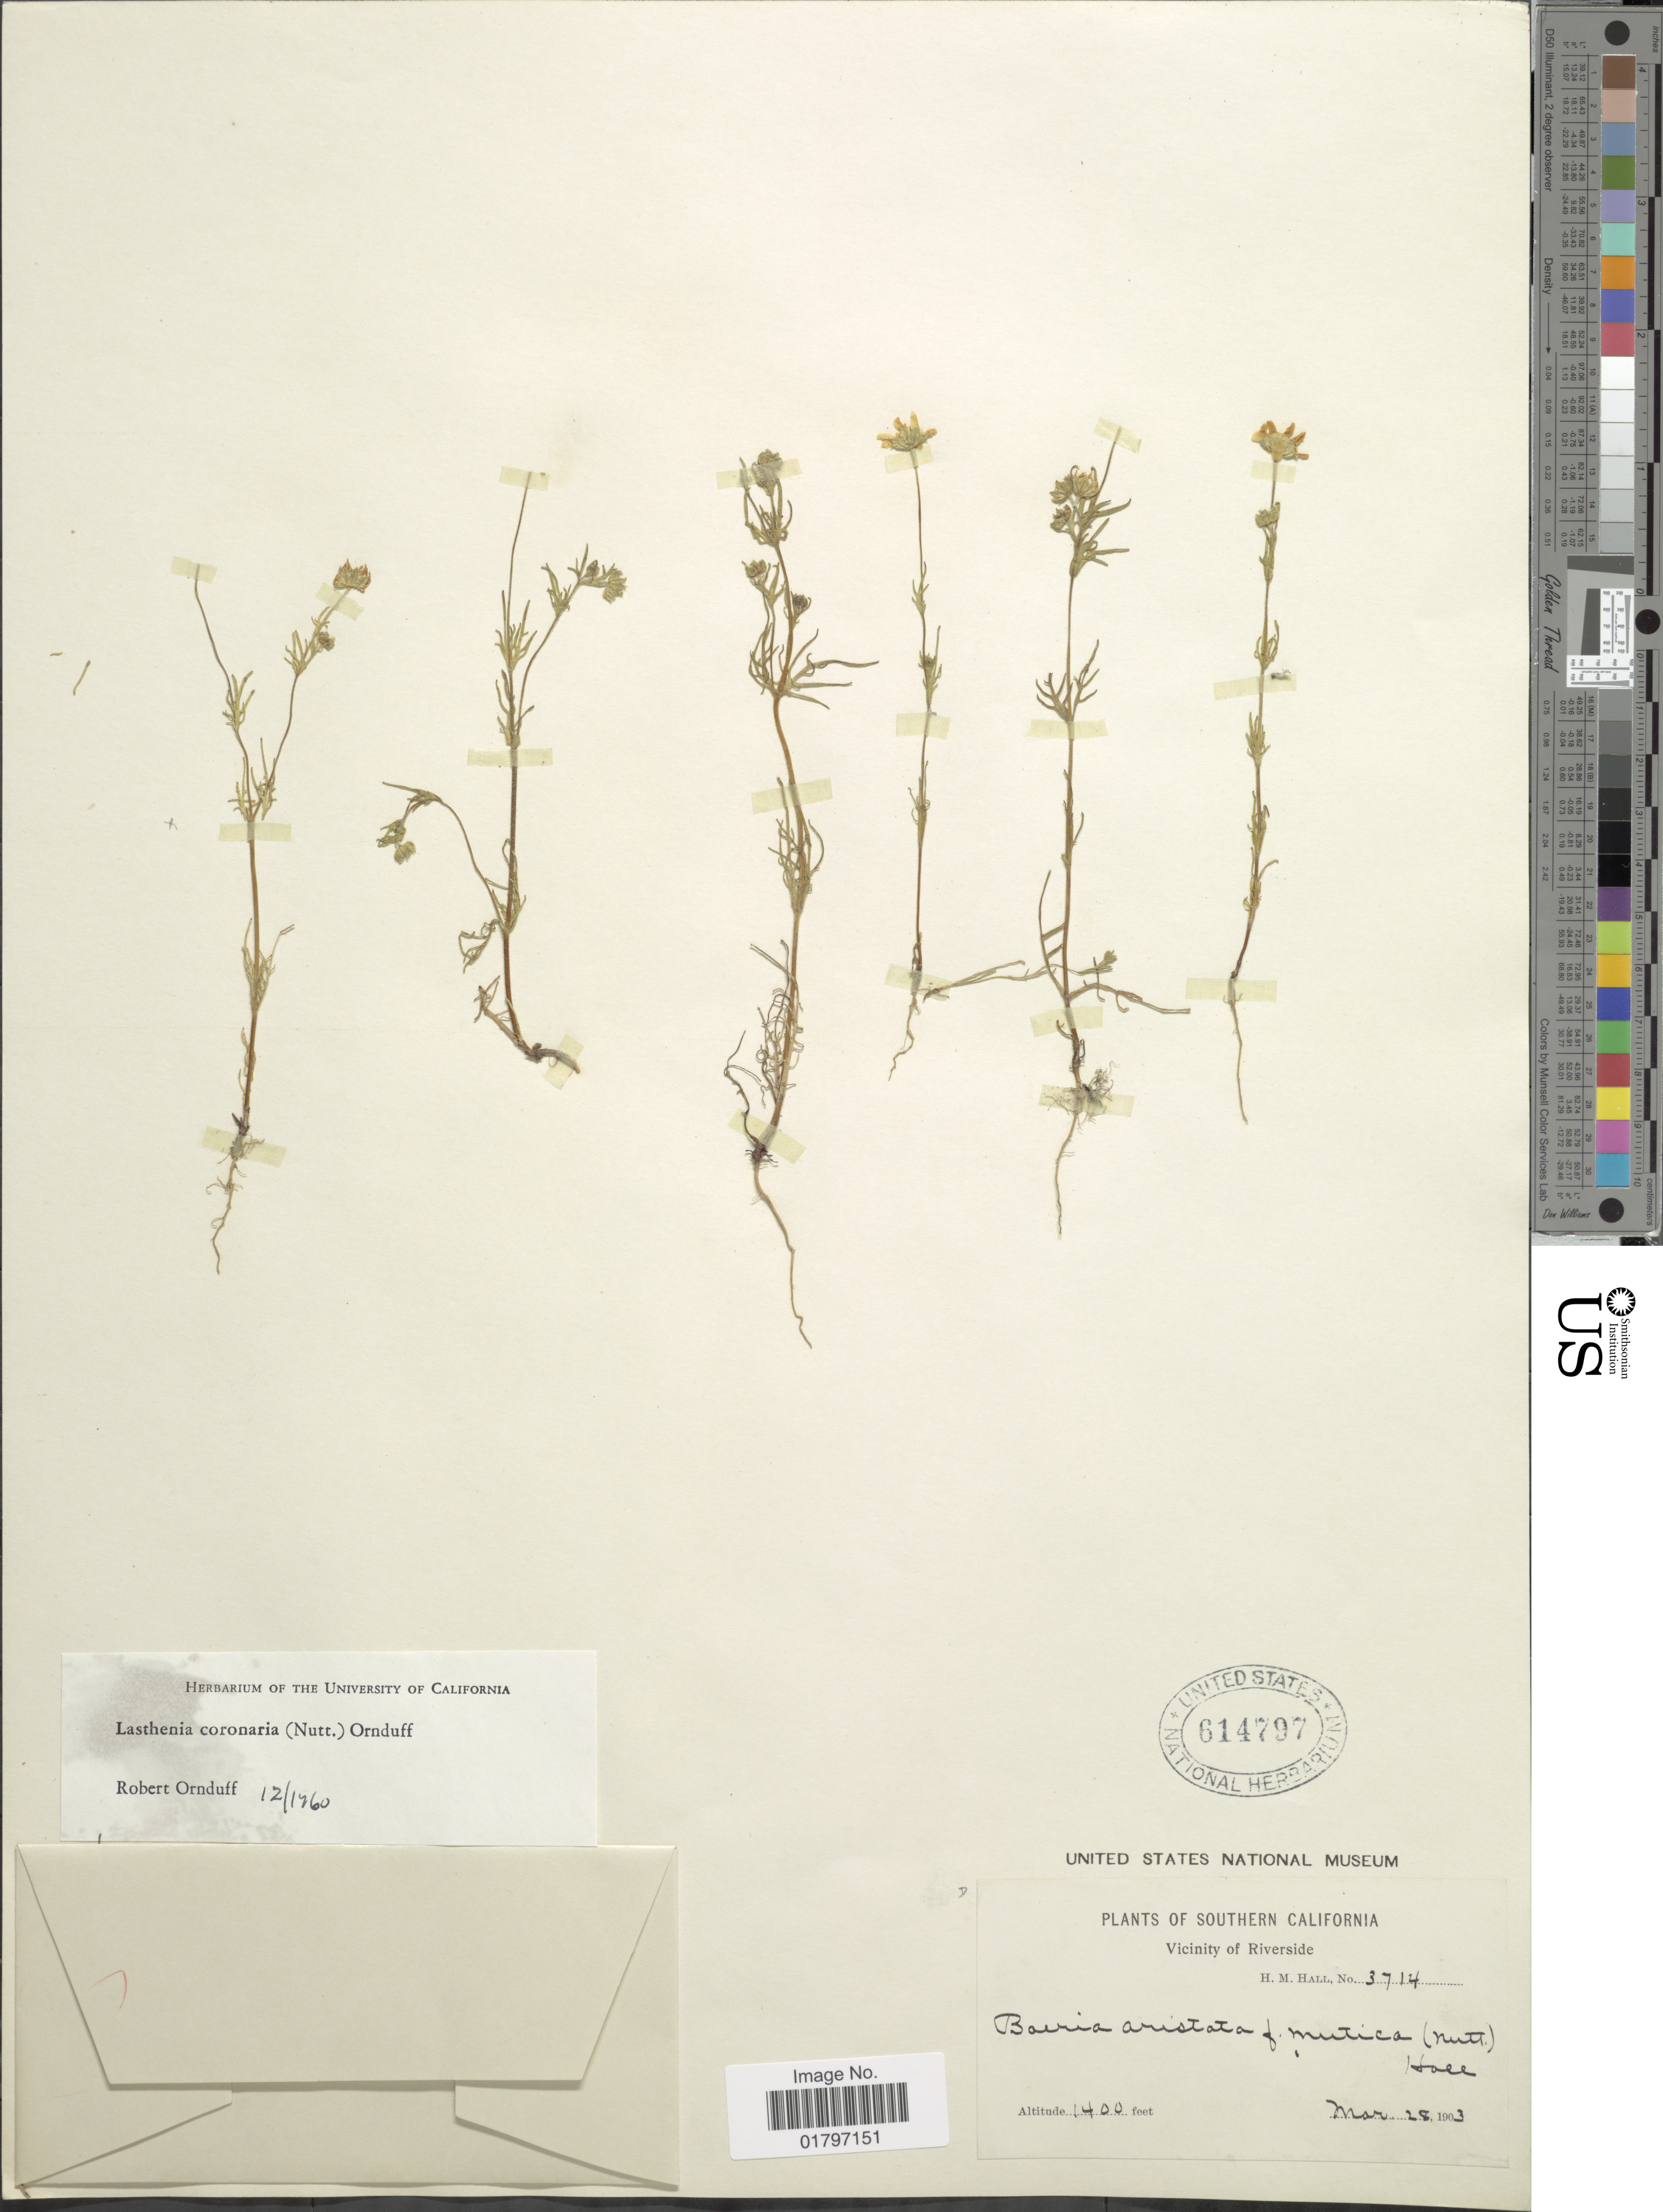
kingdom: Plantae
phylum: Tracheophyta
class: Magnoliopsida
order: Asterales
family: Asteraceae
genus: Lasthenia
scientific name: Lasthenia coronaria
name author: (Nutt.) Ornduff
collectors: H. M. Hall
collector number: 3714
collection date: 1903-03-28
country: United States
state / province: California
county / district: Riverside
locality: Southern California. Vicinity of Riverside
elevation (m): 427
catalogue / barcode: US 614797